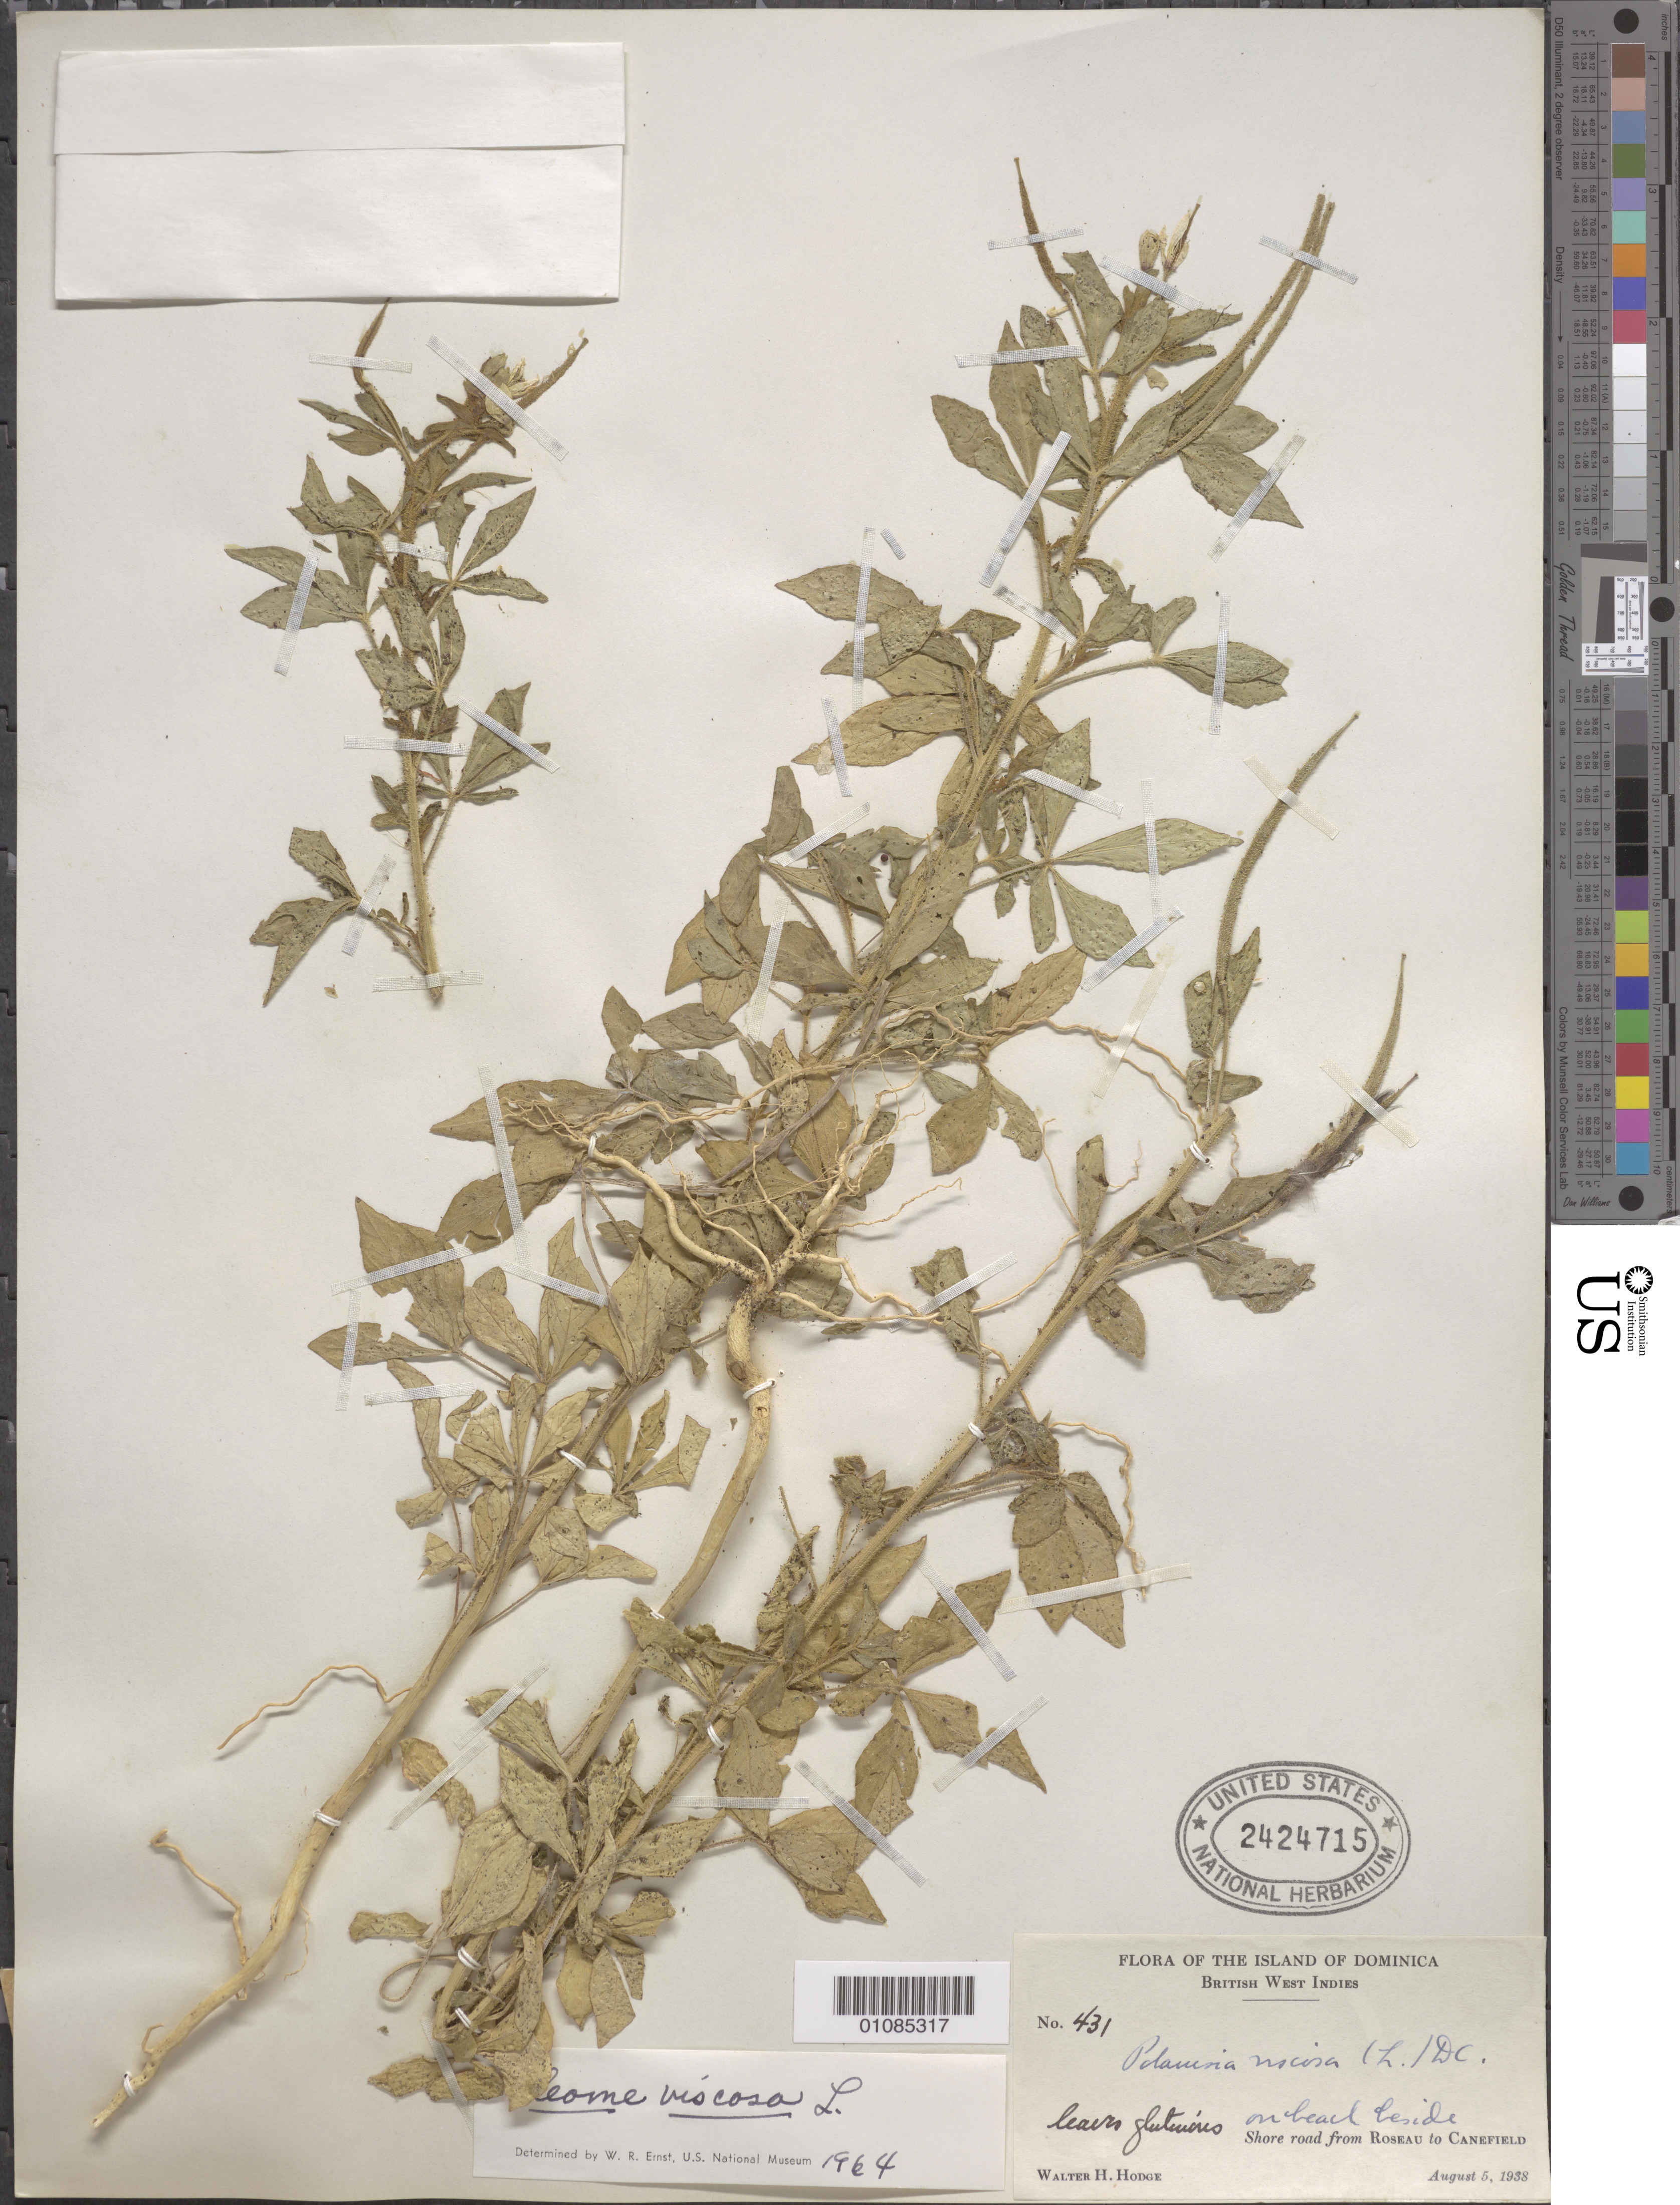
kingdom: Plantae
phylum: Tracheophyta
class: Magnoliopsida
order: Brassicales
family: Cleomaceae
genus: Arivela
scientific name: Arivela viscosa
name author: (L.) Raf.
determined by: Strong, M. T., (US), Smithsonian Institution - National Museum of Natural History (UNITED STATES)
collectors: W. Hodge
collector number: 431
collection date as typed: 05 Aug 1938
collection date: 1938-08-05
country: Dominica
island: Dominica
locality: On beach beside shore road from Roseau to Canefield.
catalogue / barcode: US 2424715